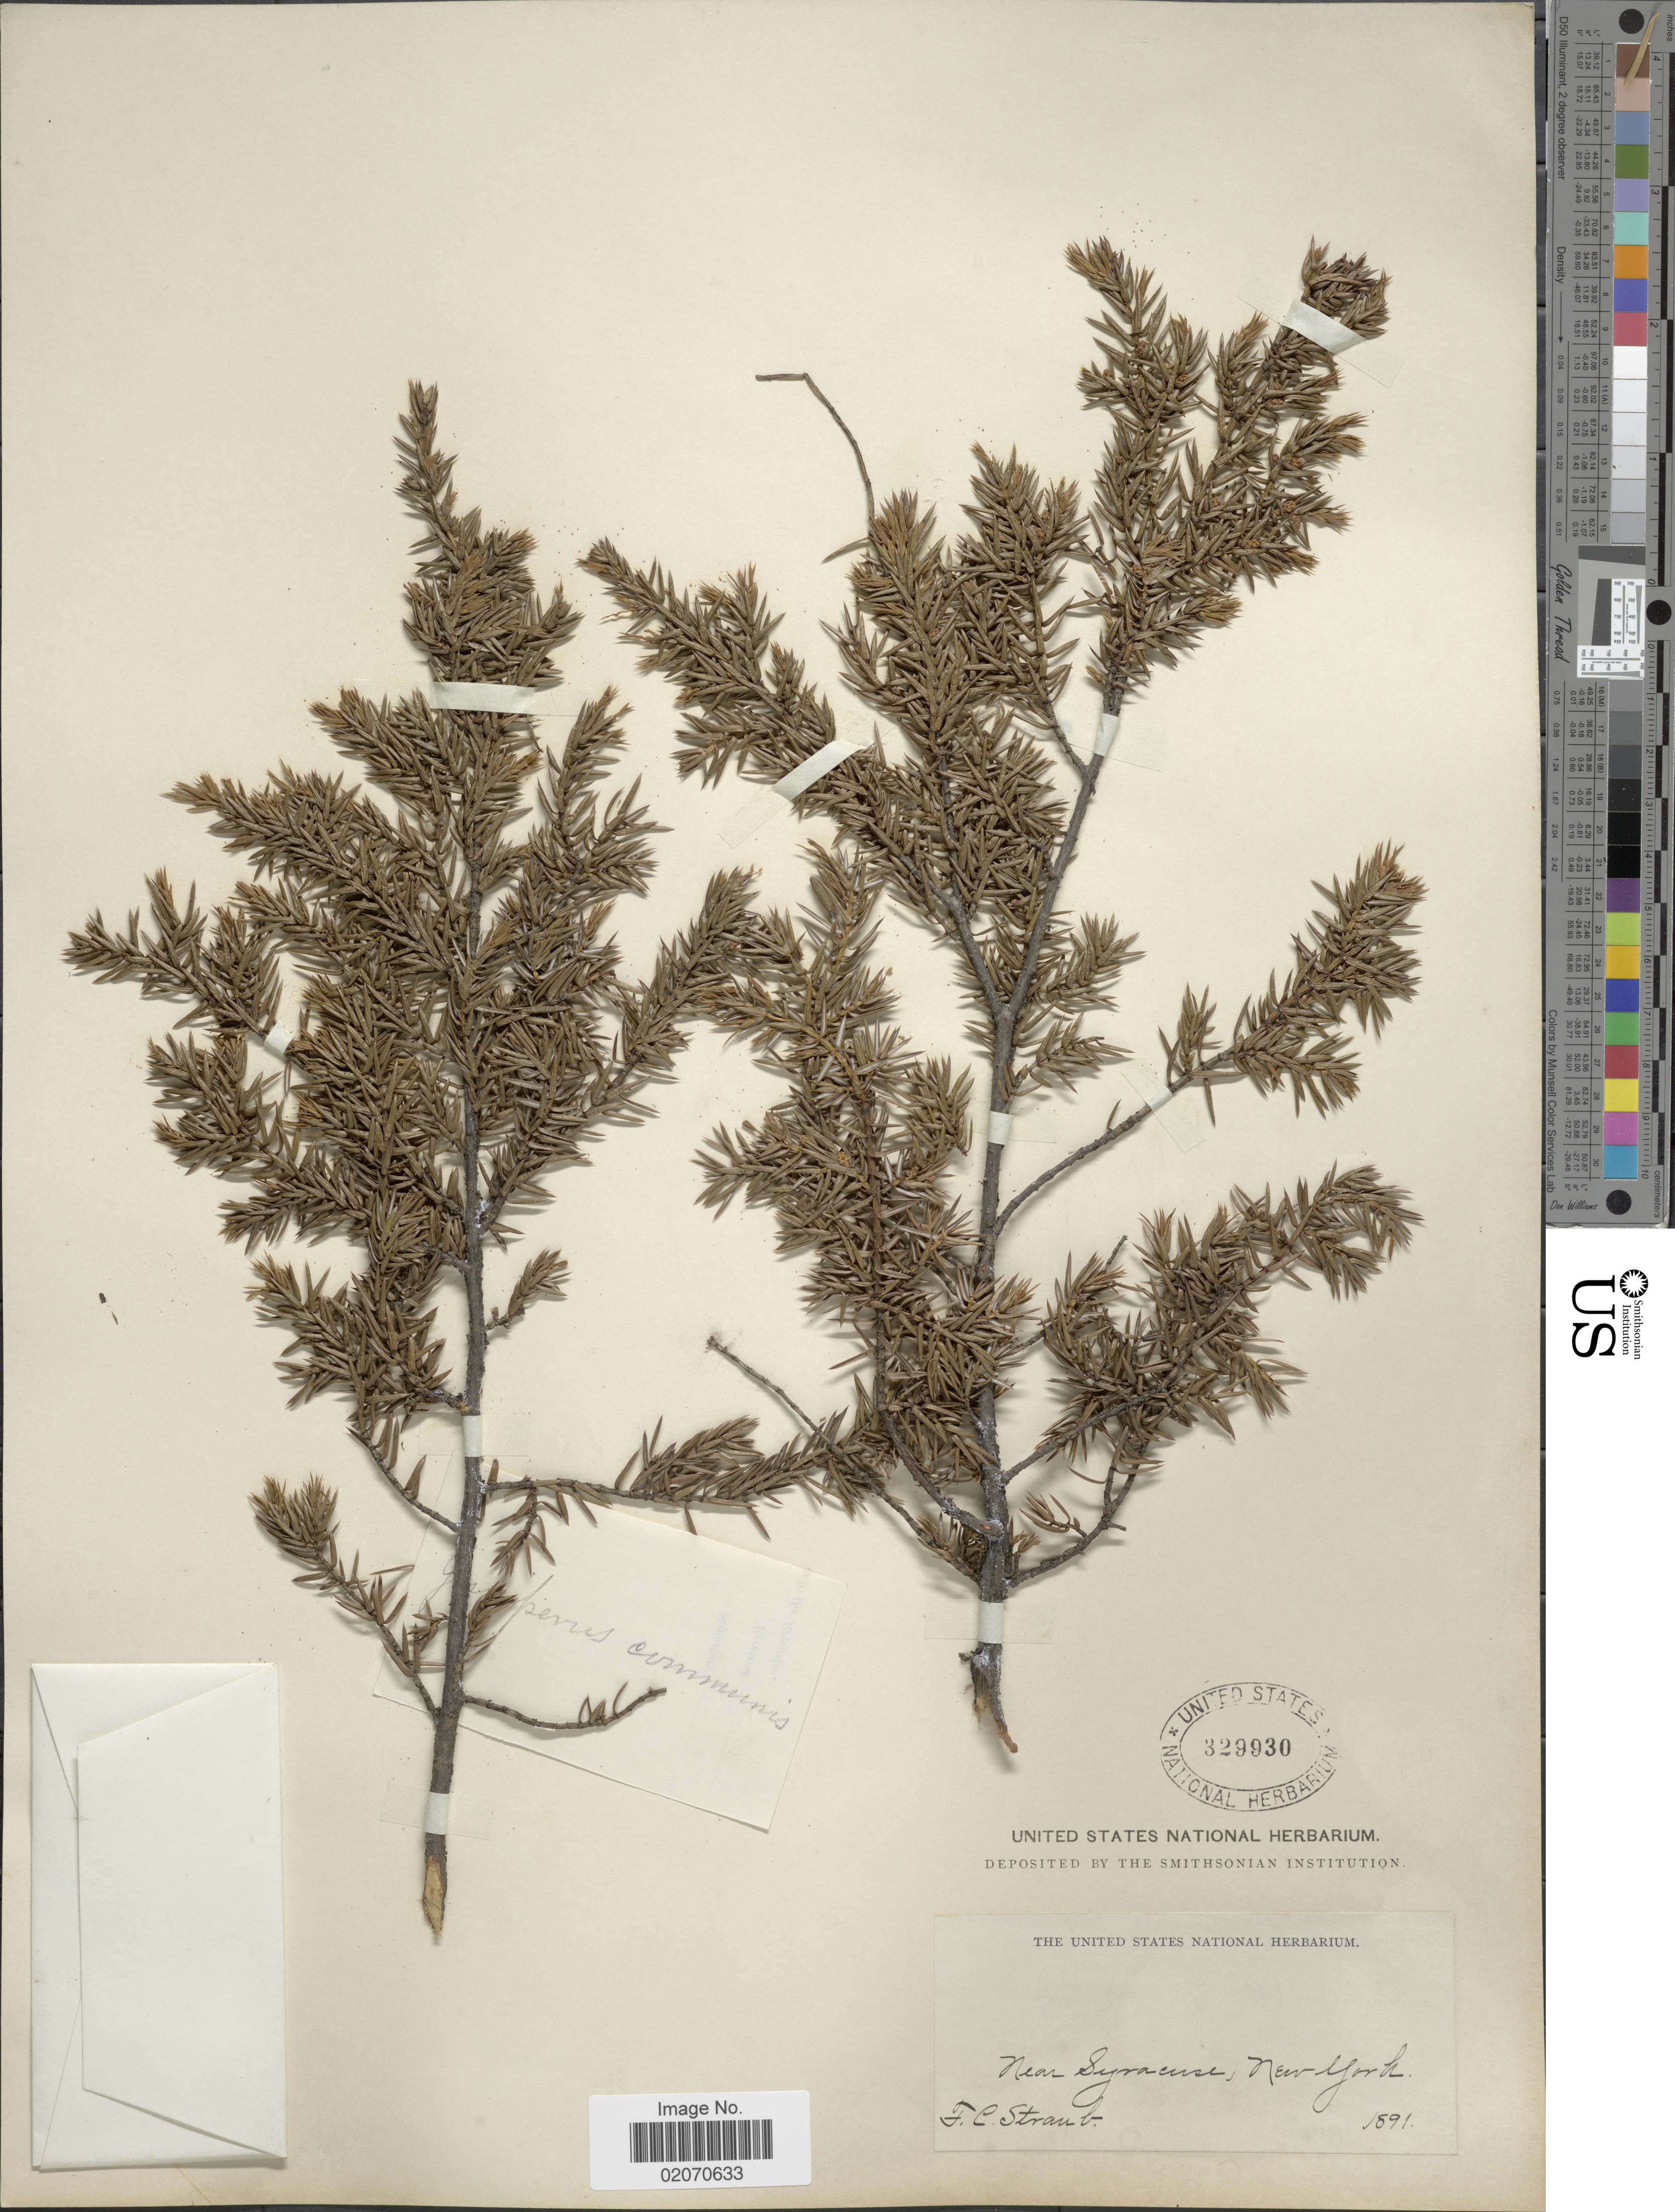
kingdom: Plantae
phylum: Tracheophyta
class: Pinopsida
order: Pinales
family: Cupressaceae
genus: Juniperus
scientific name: Juniperus communis var. depressa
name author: Pursh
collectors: F. Straub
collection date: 1891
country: United States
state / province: New York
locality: Near Syracuse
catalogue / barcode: US 329930